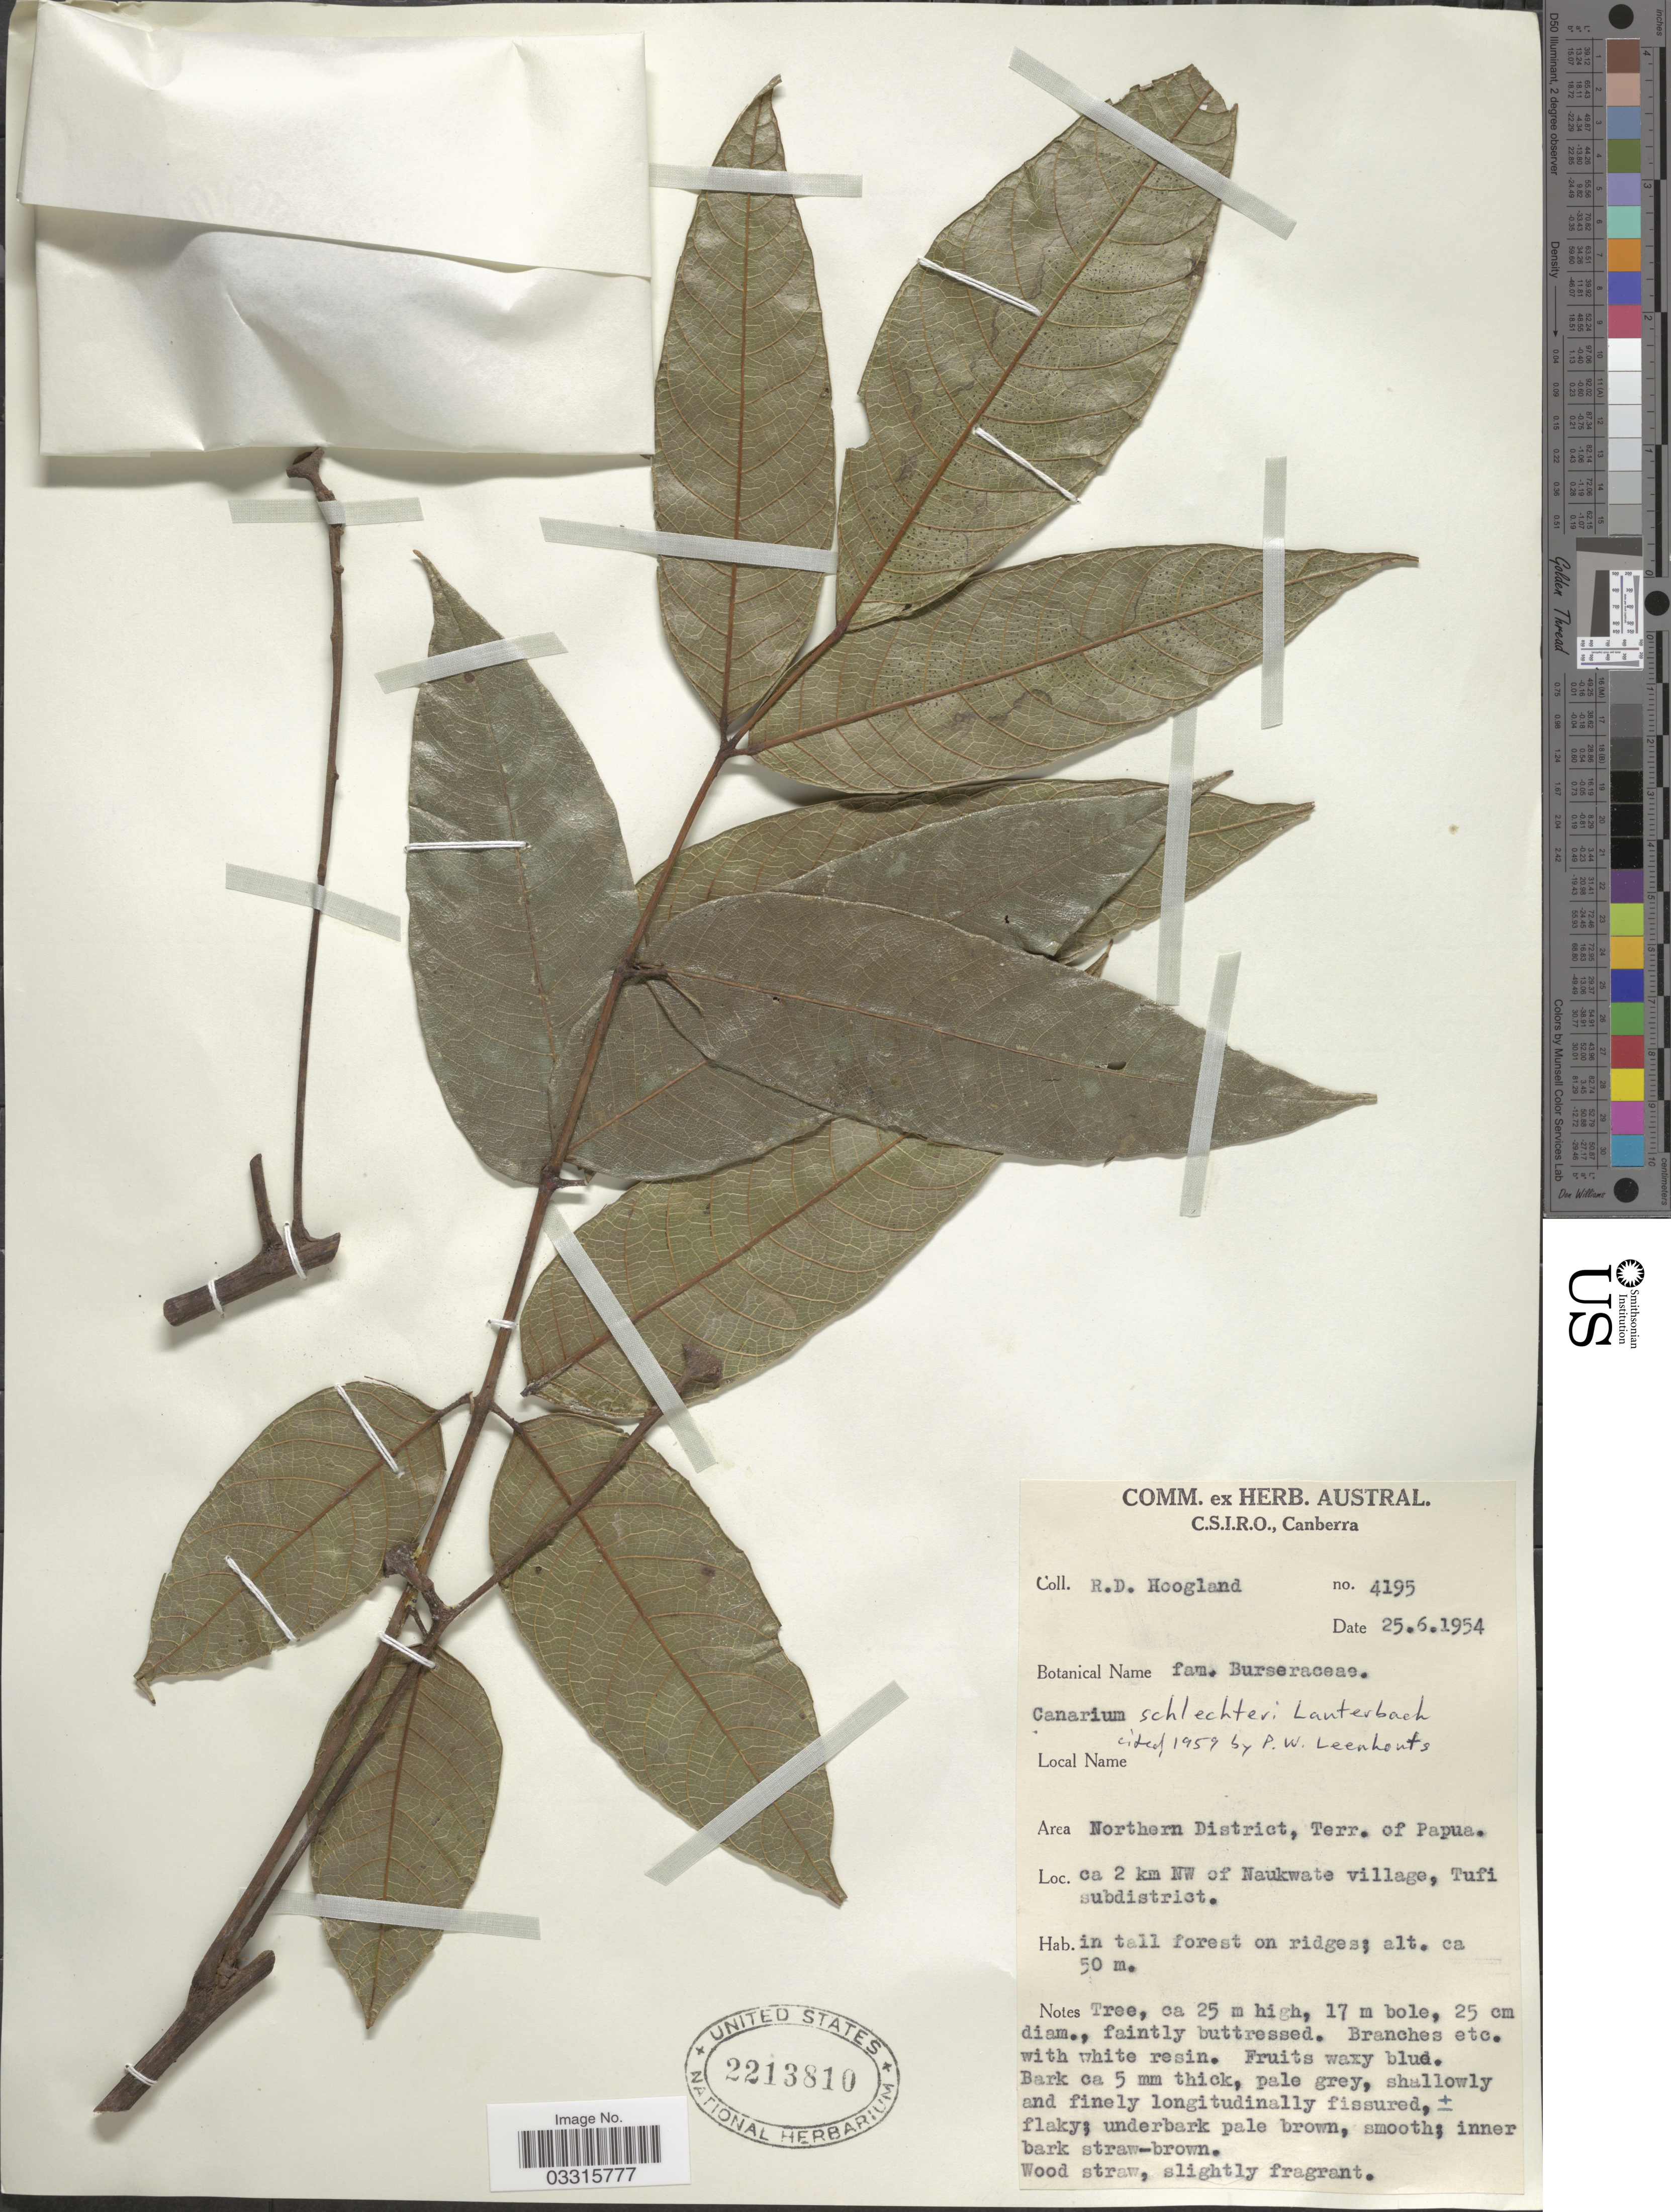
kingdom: Plantae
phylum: Tracheophyta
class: Magnoliopsida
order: Sapindales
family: Burseraceae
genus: Canarium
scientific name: Canarium schlechteri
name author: Lauterb.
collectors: R. D. Hoogland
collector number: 4195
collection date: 1954-06-25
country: Papua New Guinea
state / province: Northern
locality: Northern District, Terr. of Papua. Ca 2 km NW of Naukwate village, Tufi subdistrict.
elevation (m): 50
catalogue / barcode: US 2213810